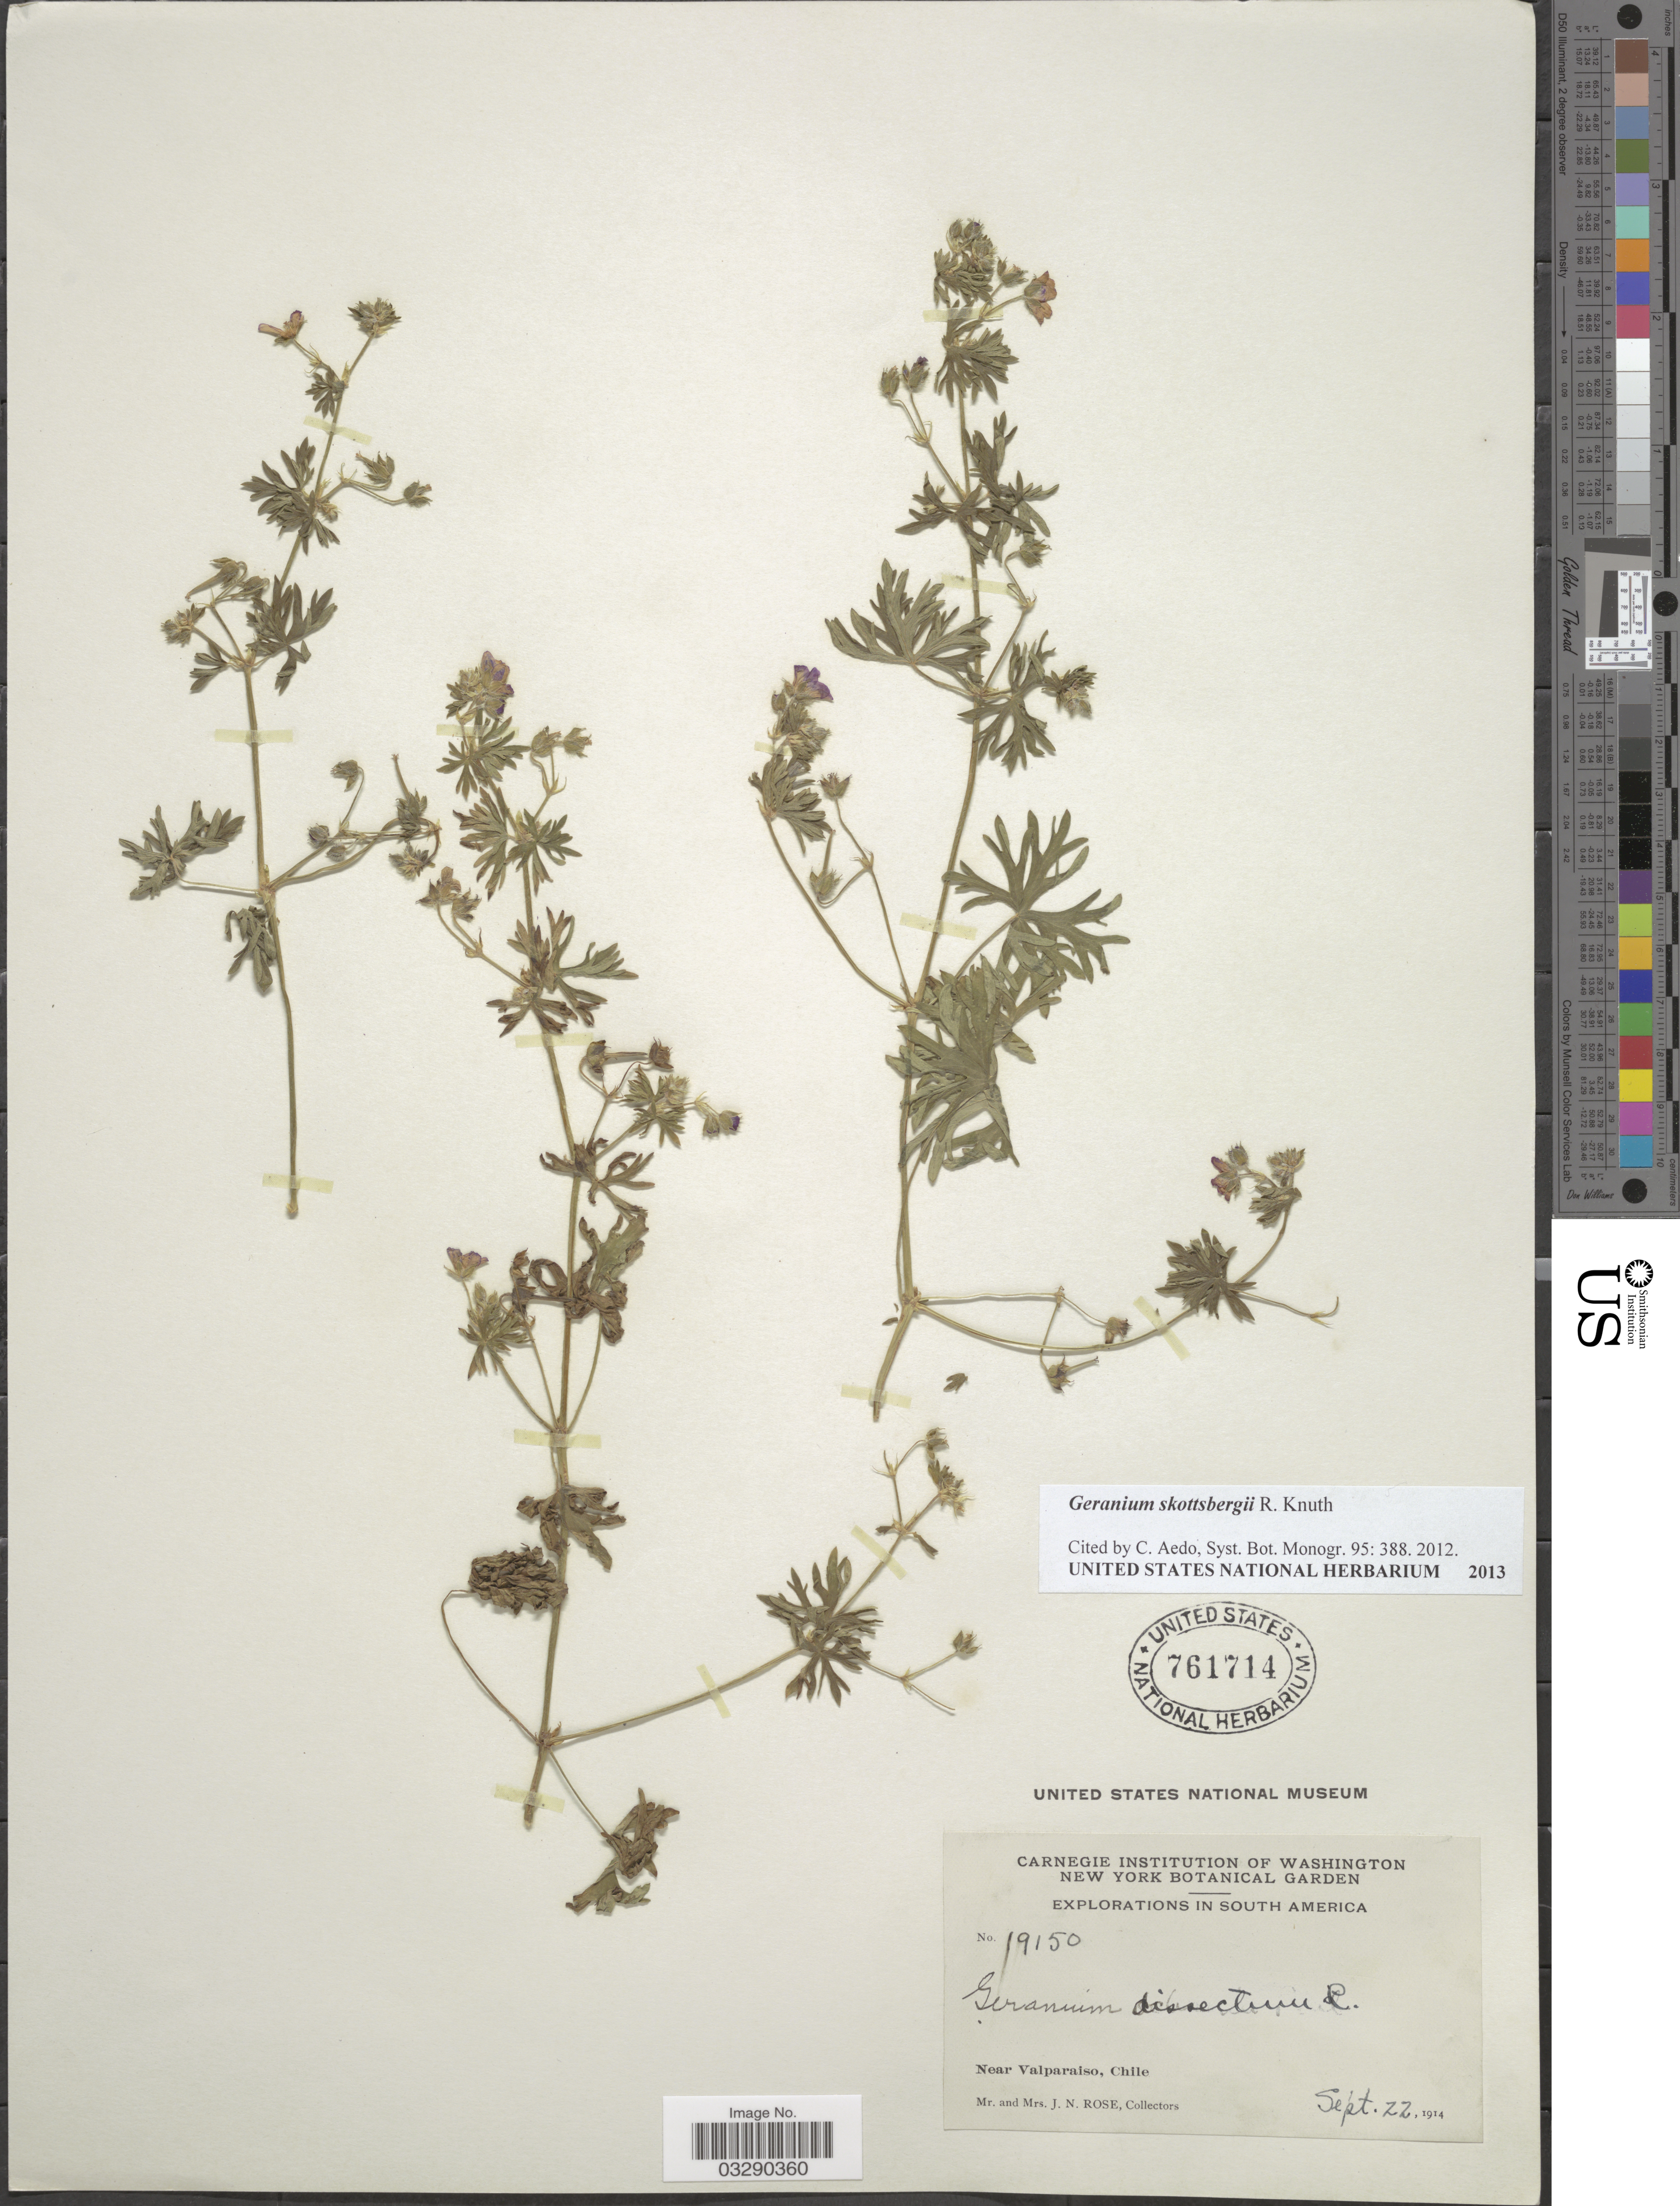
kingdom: Plantae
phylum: Tracheophyta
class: Magnoliopsida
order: Geraniales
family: Geraniaceae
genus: Geranium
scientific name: Geranium skottsbergii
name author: R. Knuth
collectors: J. N. Rose & L. B. Rose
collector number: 19150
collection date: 1914-09-22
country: Chile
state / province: Valparaíso (V)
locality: Near Valparaiso.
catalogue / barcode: US 761714